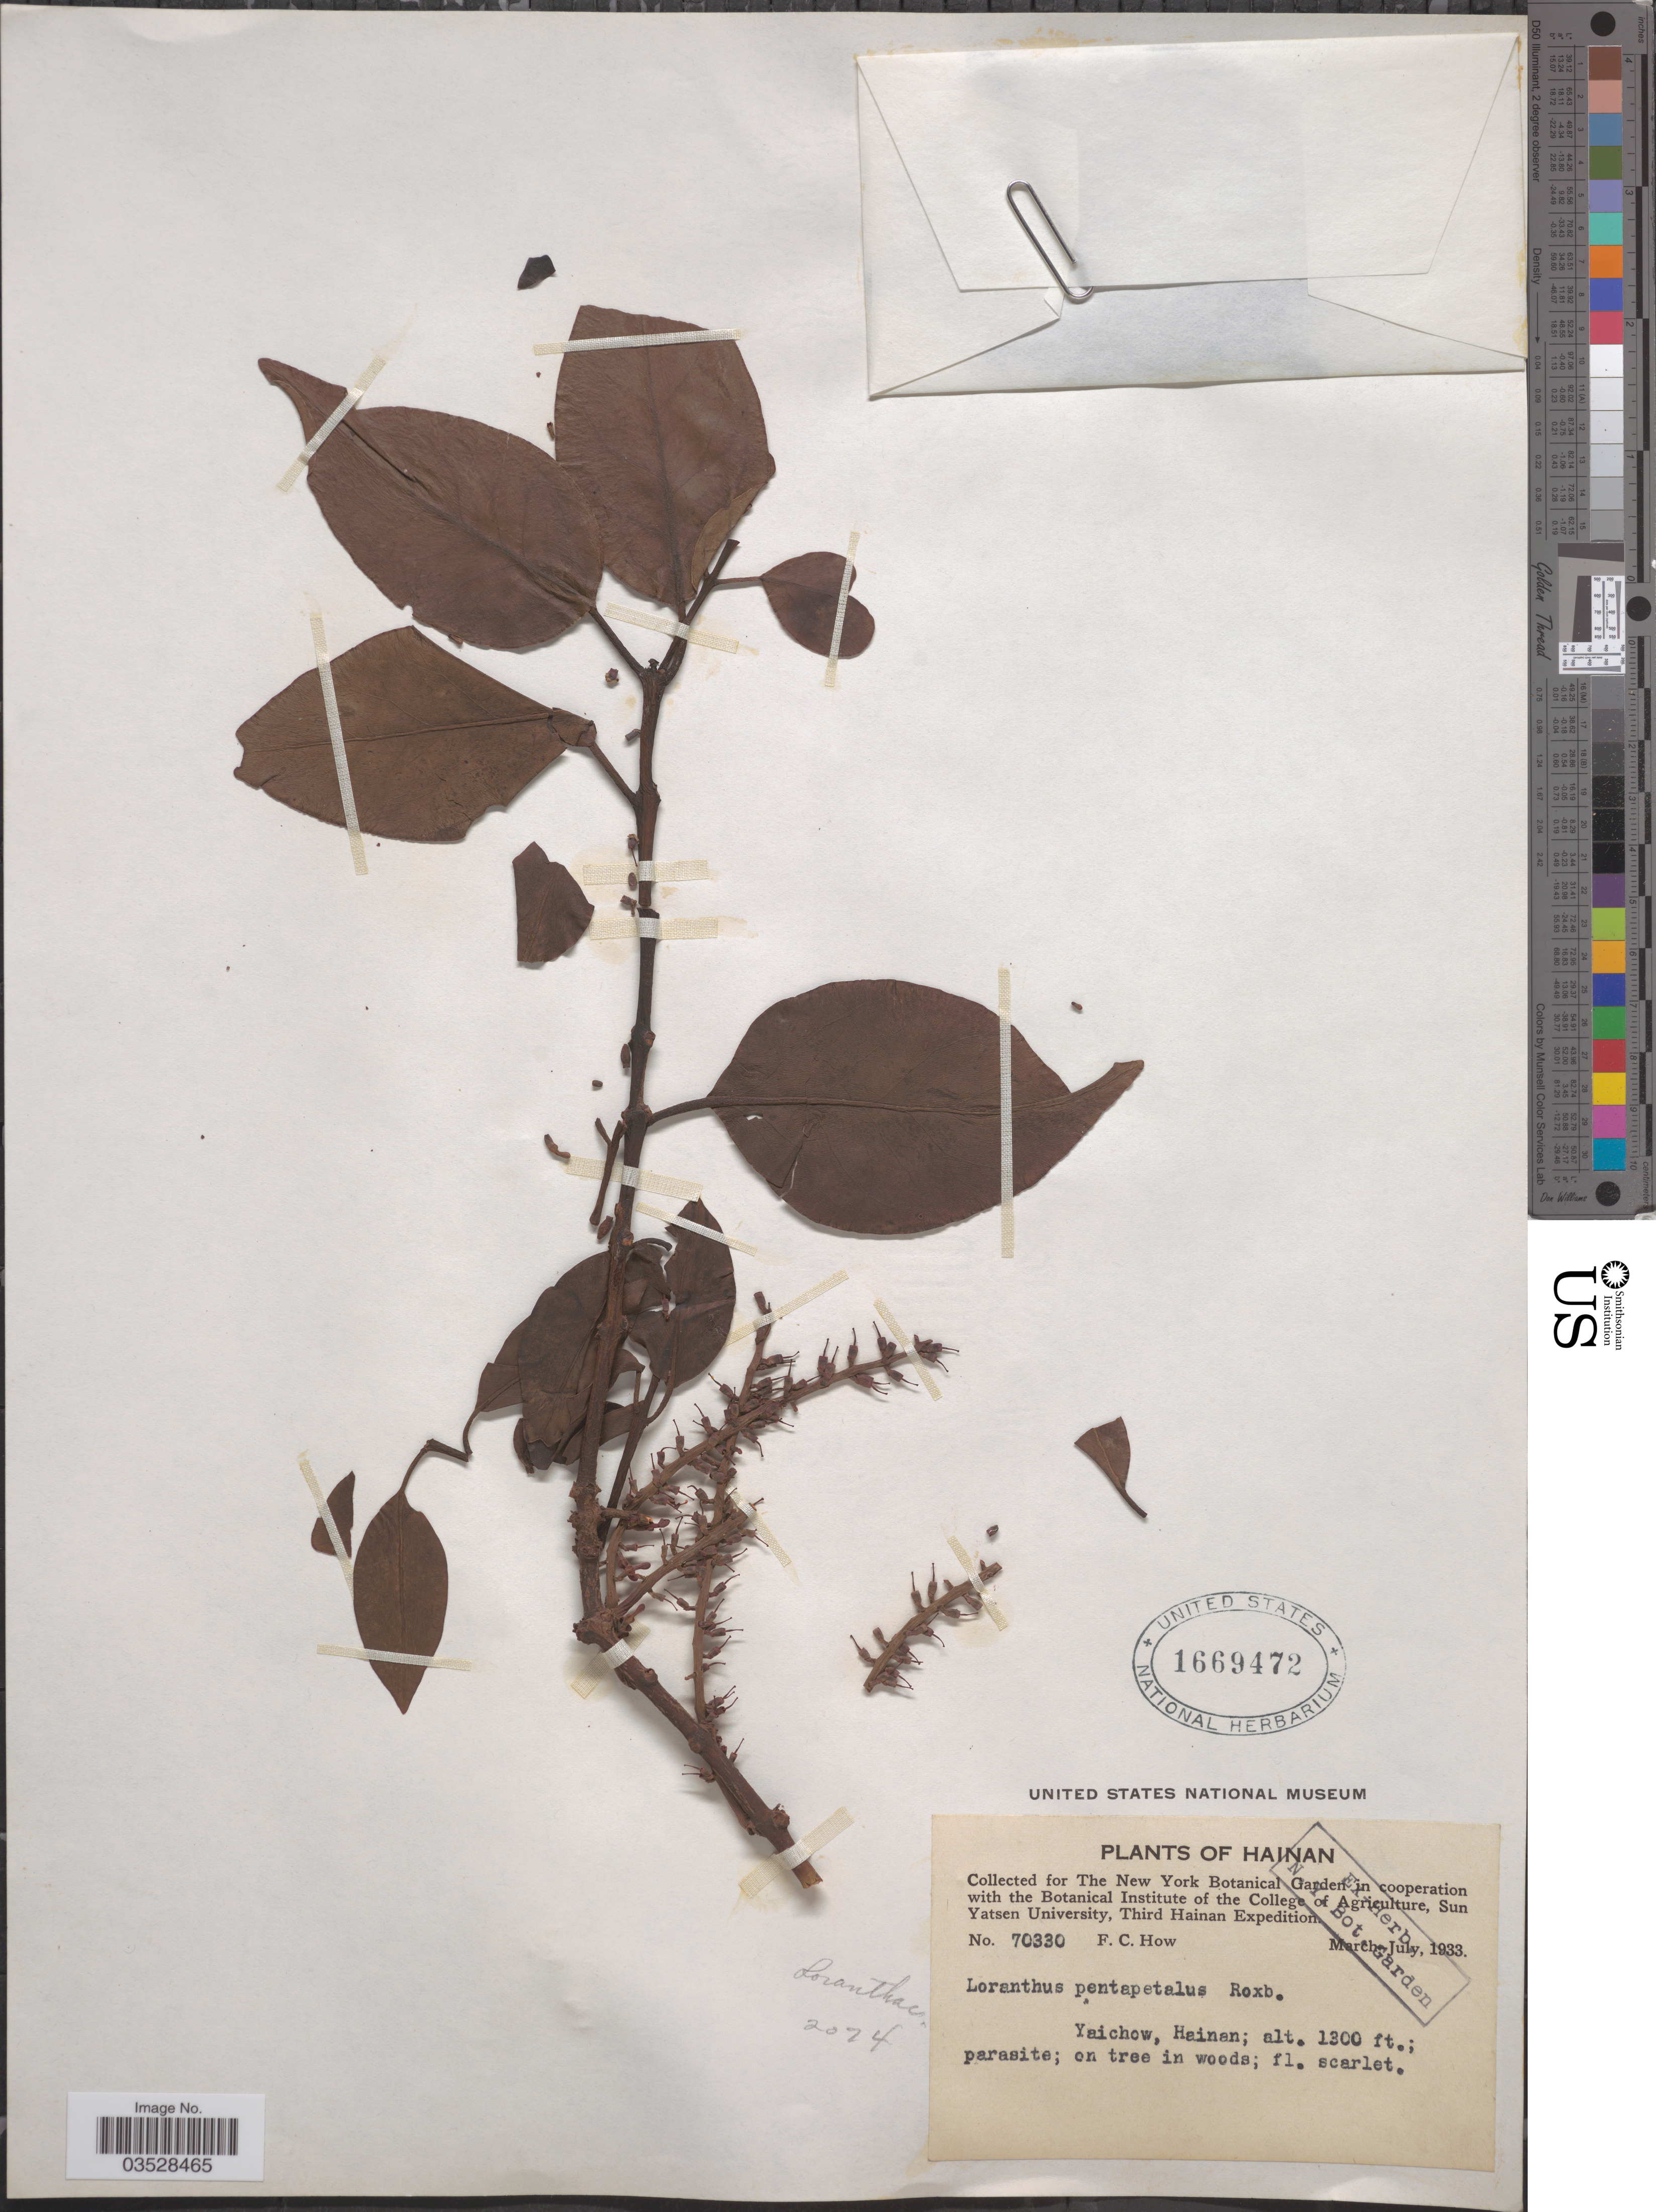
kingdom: Plantae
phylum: Tracheophyta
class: Magnoliopsida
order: Santalales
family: Loranthaceae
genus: Loranthus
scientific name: Loranthus pentapetalus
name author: Roxb.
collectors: F. C. How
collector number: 70330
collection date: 1933-03/1933-07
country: China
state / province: Hainan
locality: Yaichow.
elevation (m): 396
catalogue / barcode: US 1669472